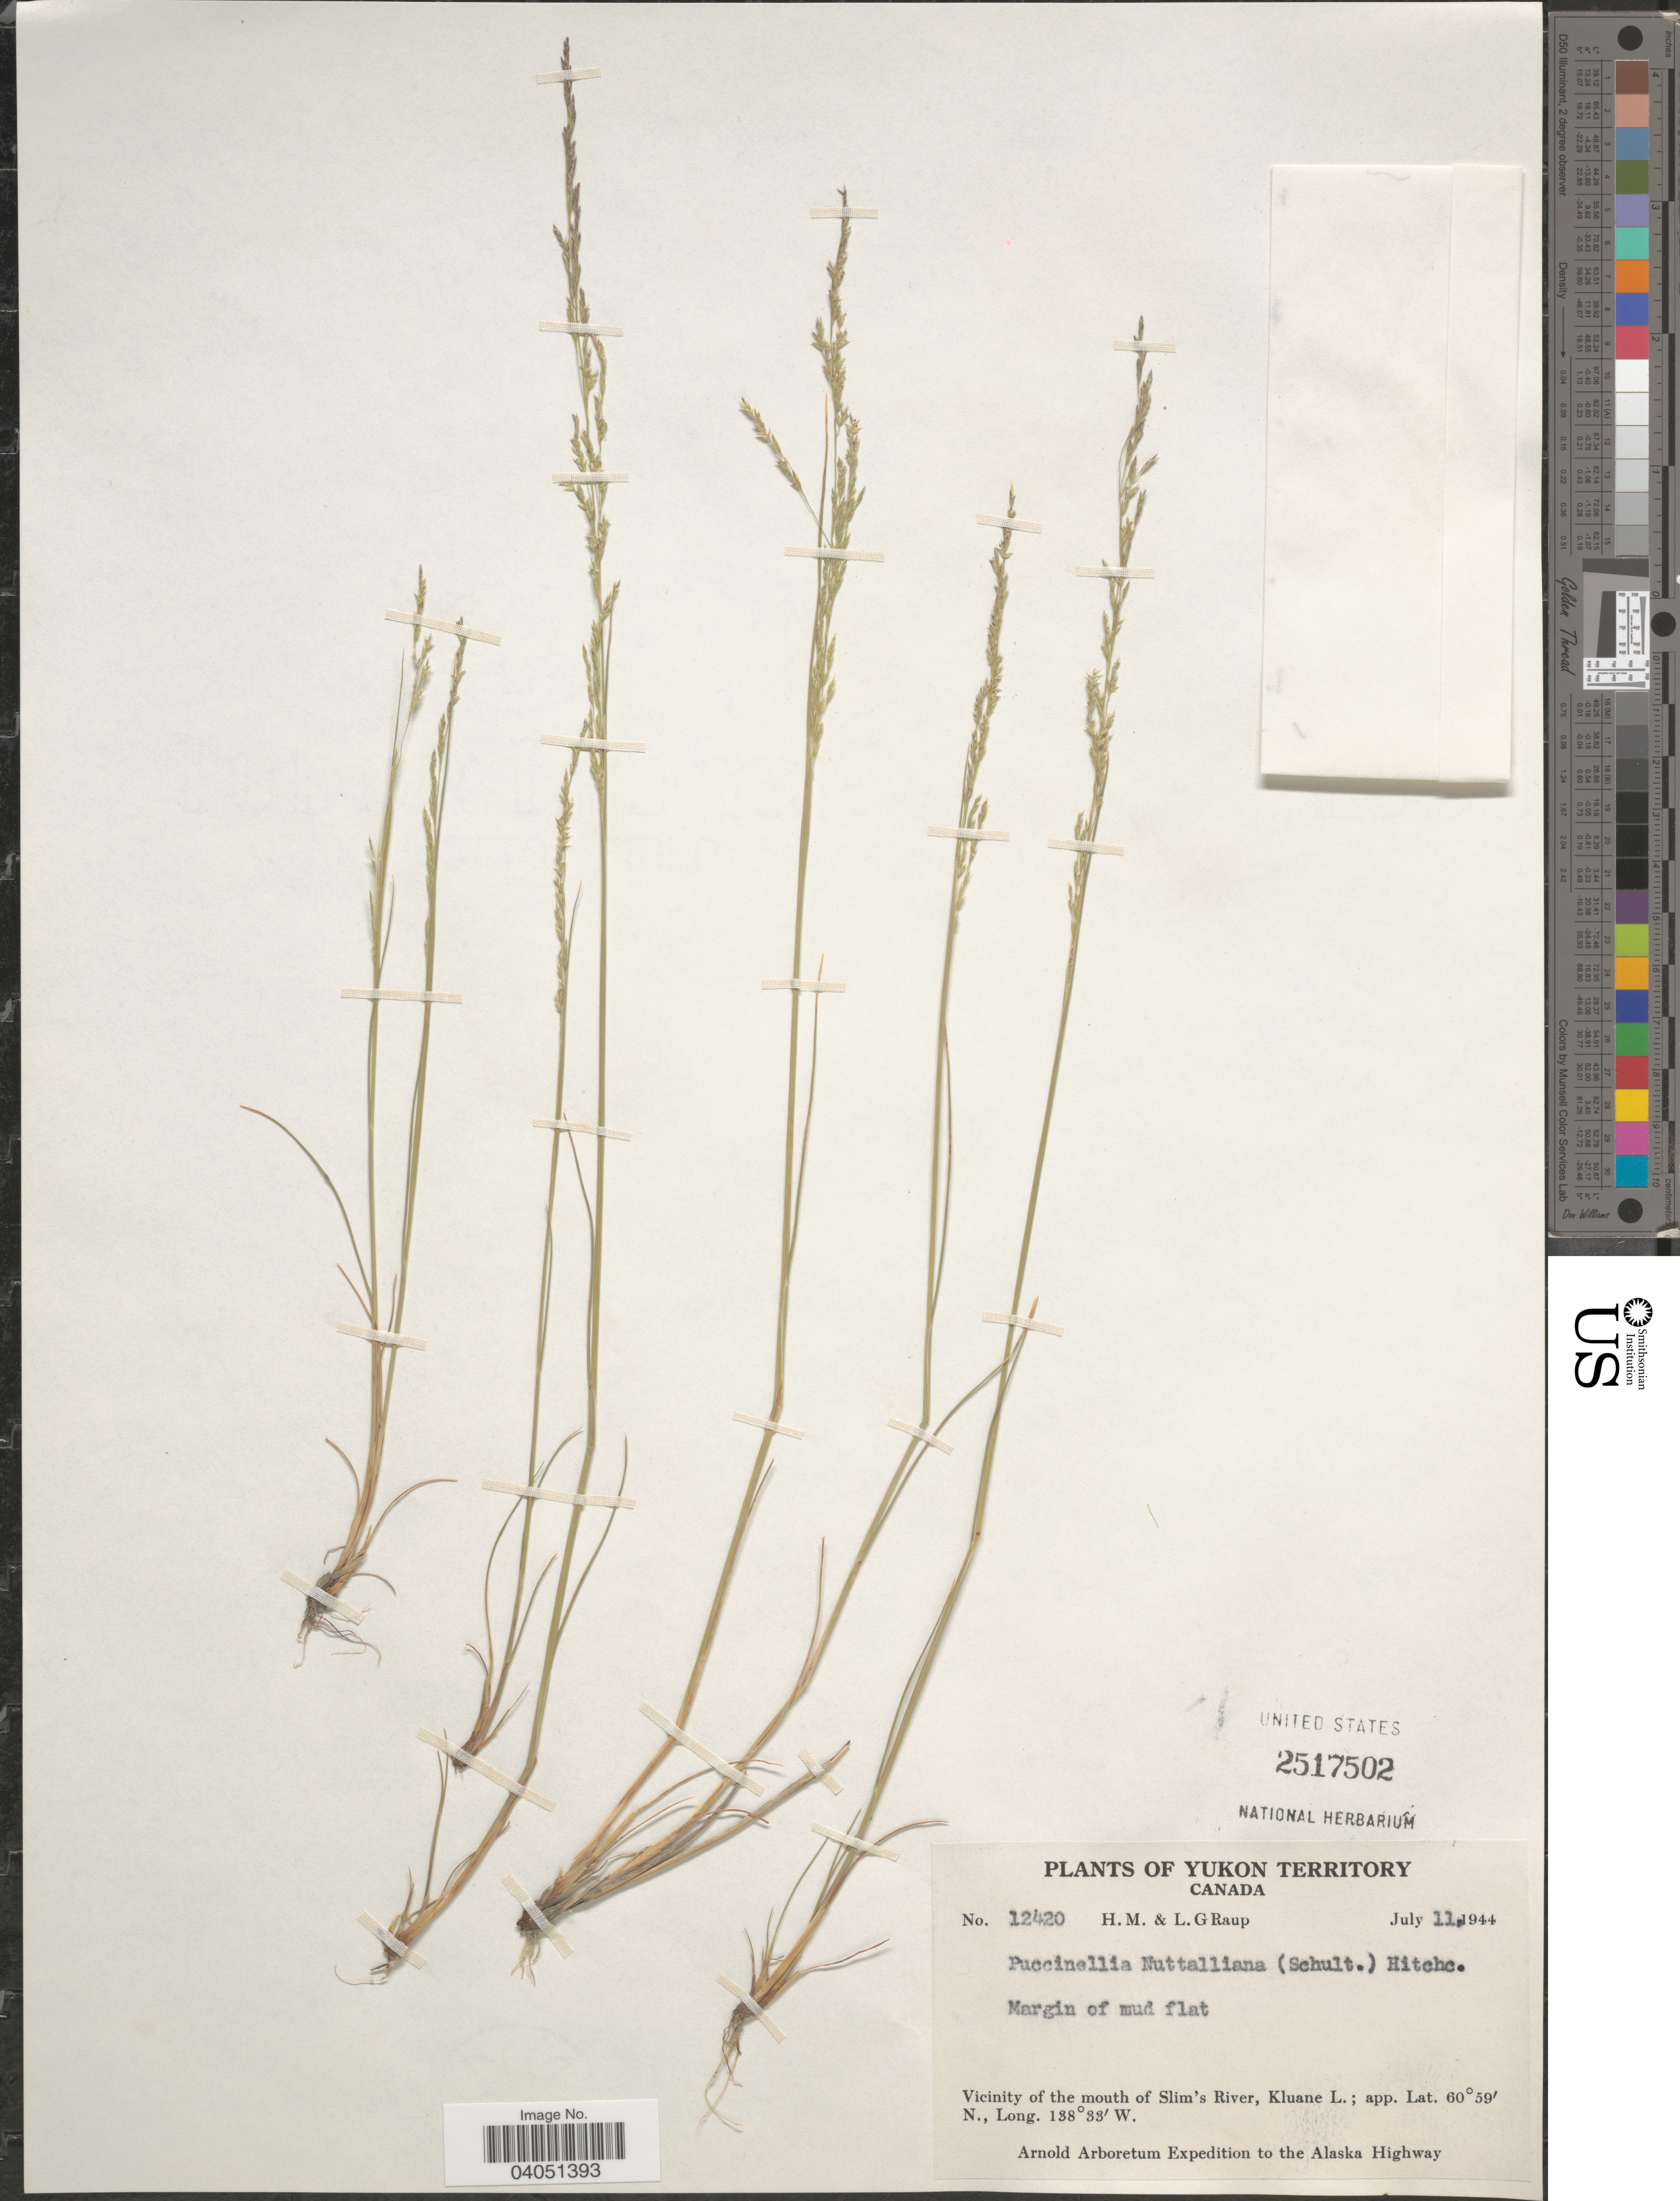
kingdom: Plantae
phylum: Tracheophyta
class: Liliopsida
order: Poales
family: Poaceae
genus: Puccinellia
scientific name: Puccinellia nuttalliana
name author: (Schult.) Hitchc.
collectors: H. Raup & L. Raup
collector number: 12420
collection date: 1944-07-11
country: Canada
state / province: Yukon Territory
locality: Vicinity of the mouth of Slim's River, Kluane L.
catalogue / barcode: US 2517502